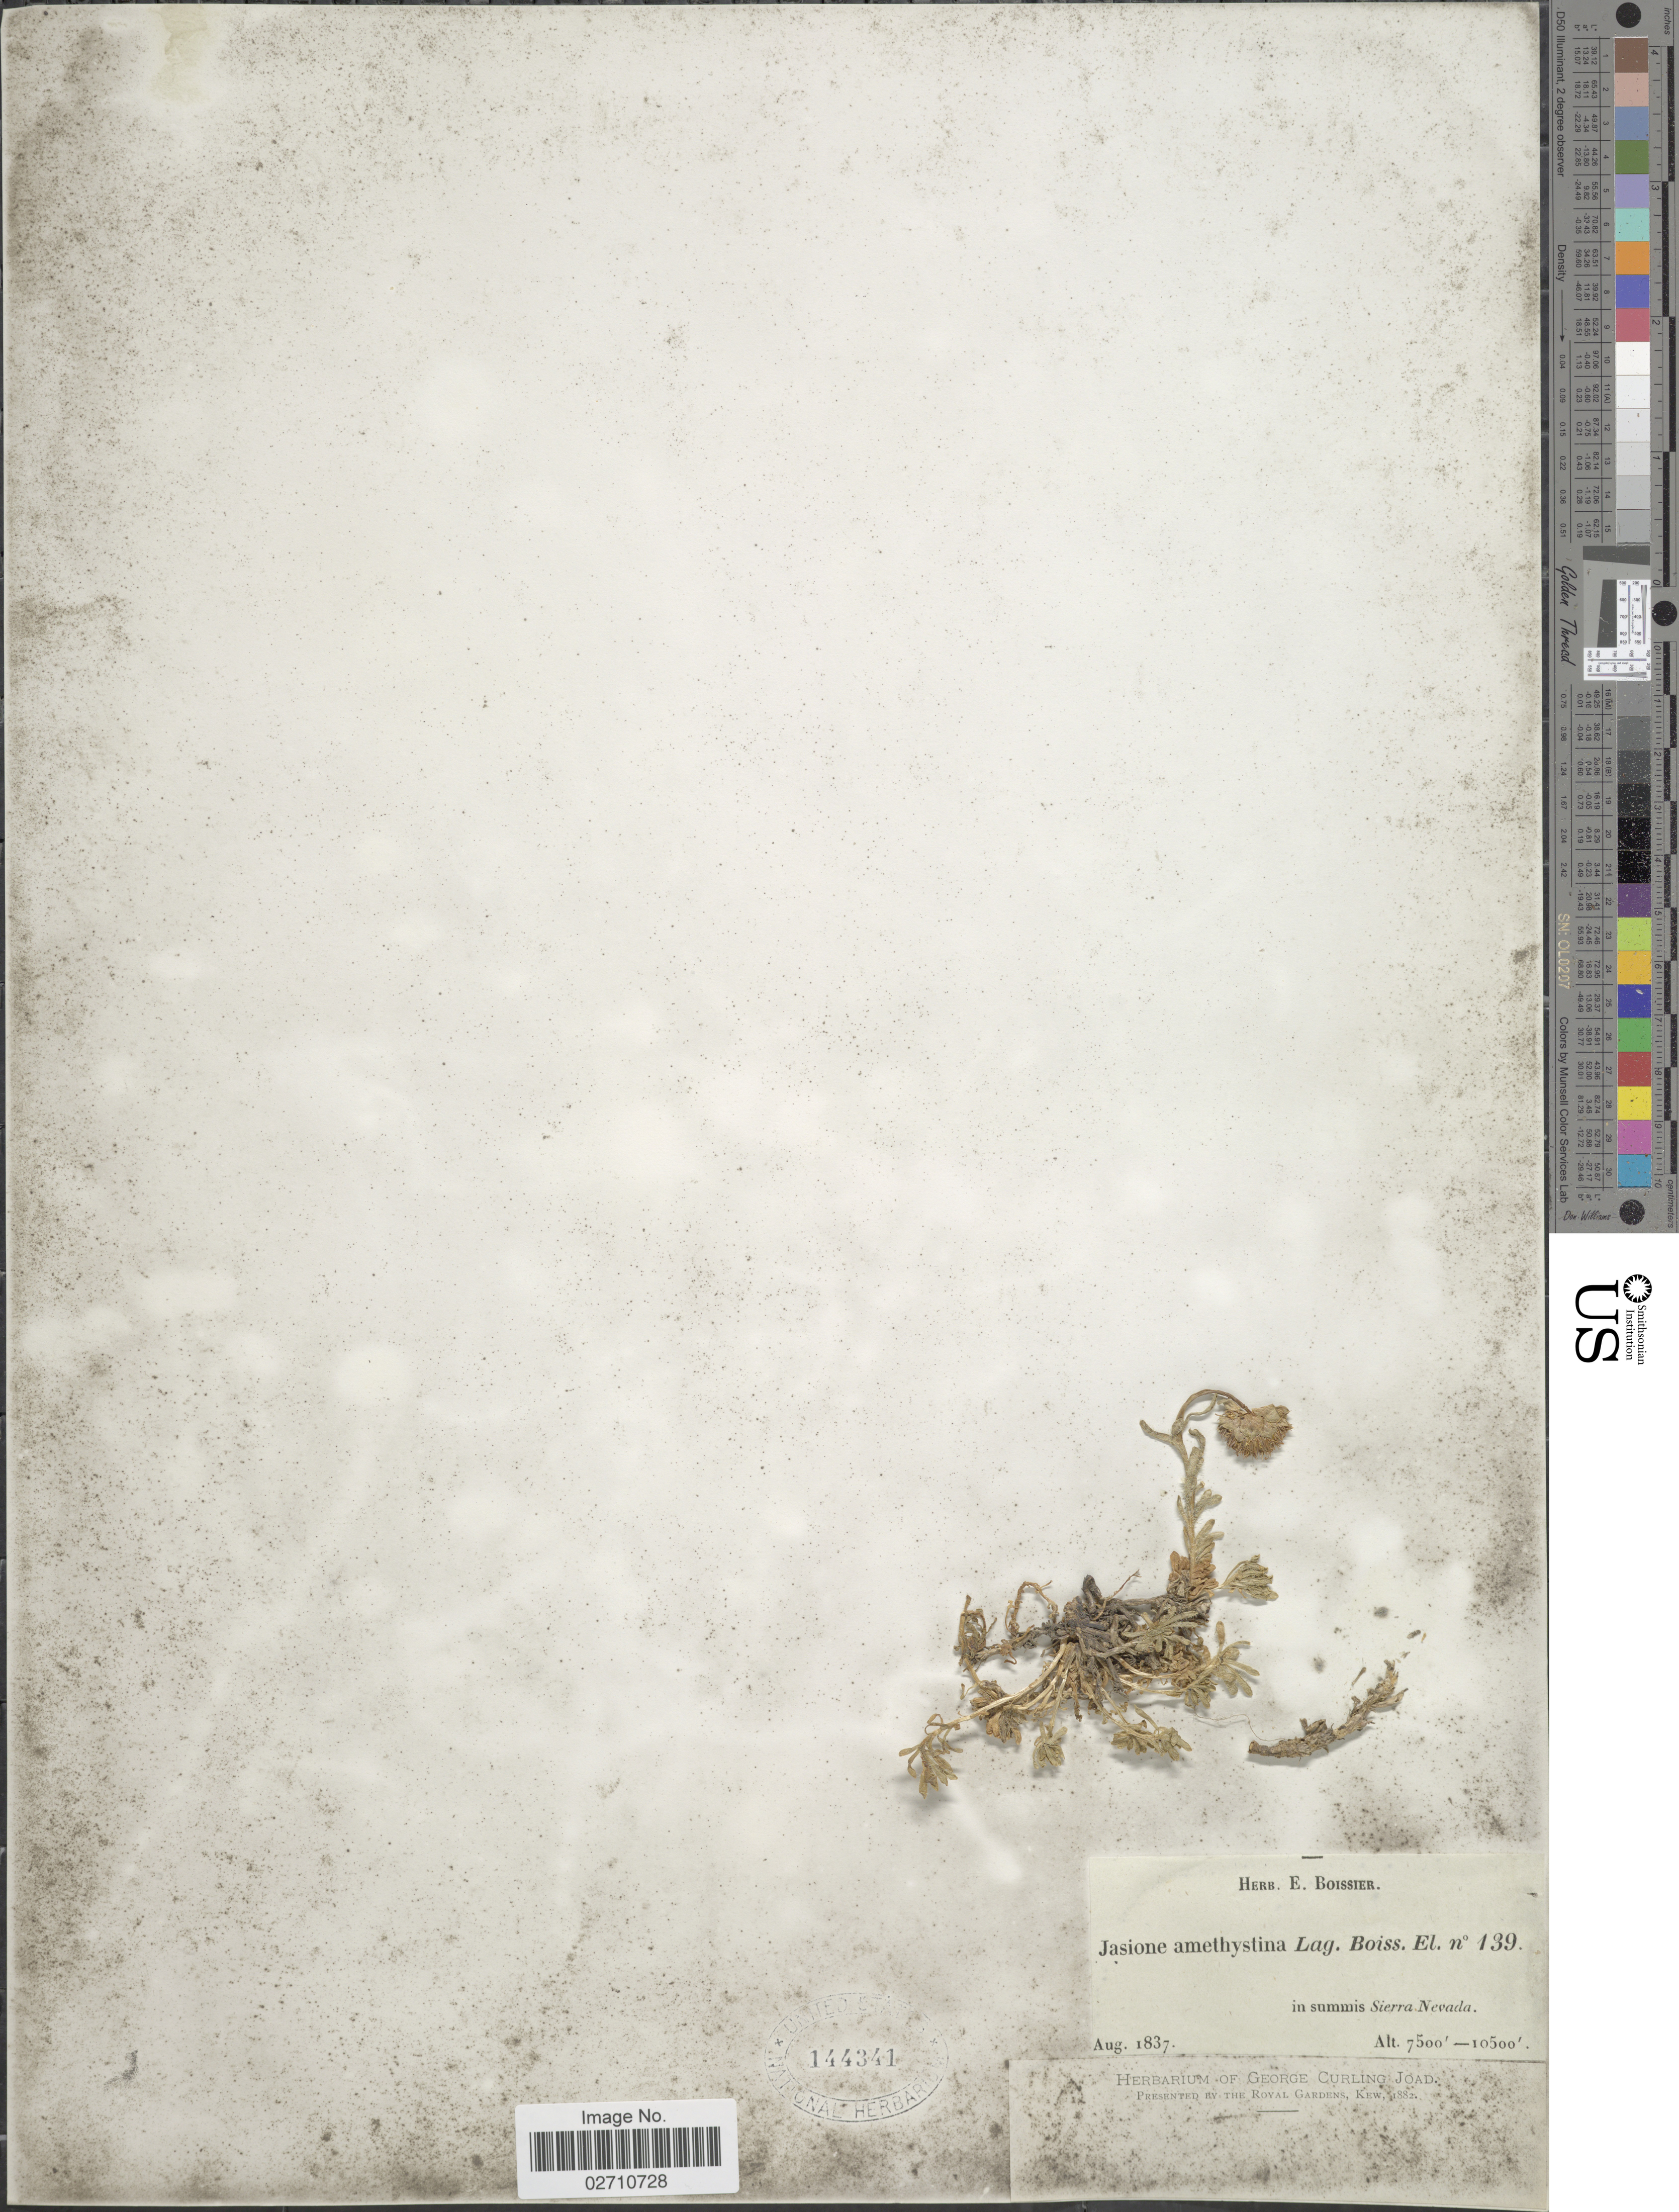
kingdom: Plantae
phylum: Tracheophyta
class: Magnoliopsida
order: Asterales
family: Campanulaceae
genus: Jasione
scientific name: Jasione amethystina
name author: Lag. & Rodr.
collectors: Herb. Boissier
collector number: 139?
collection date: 1837-08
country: Spain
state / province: Andalucía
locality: Sierra Nevada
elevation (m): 2286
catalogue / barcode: US 144341